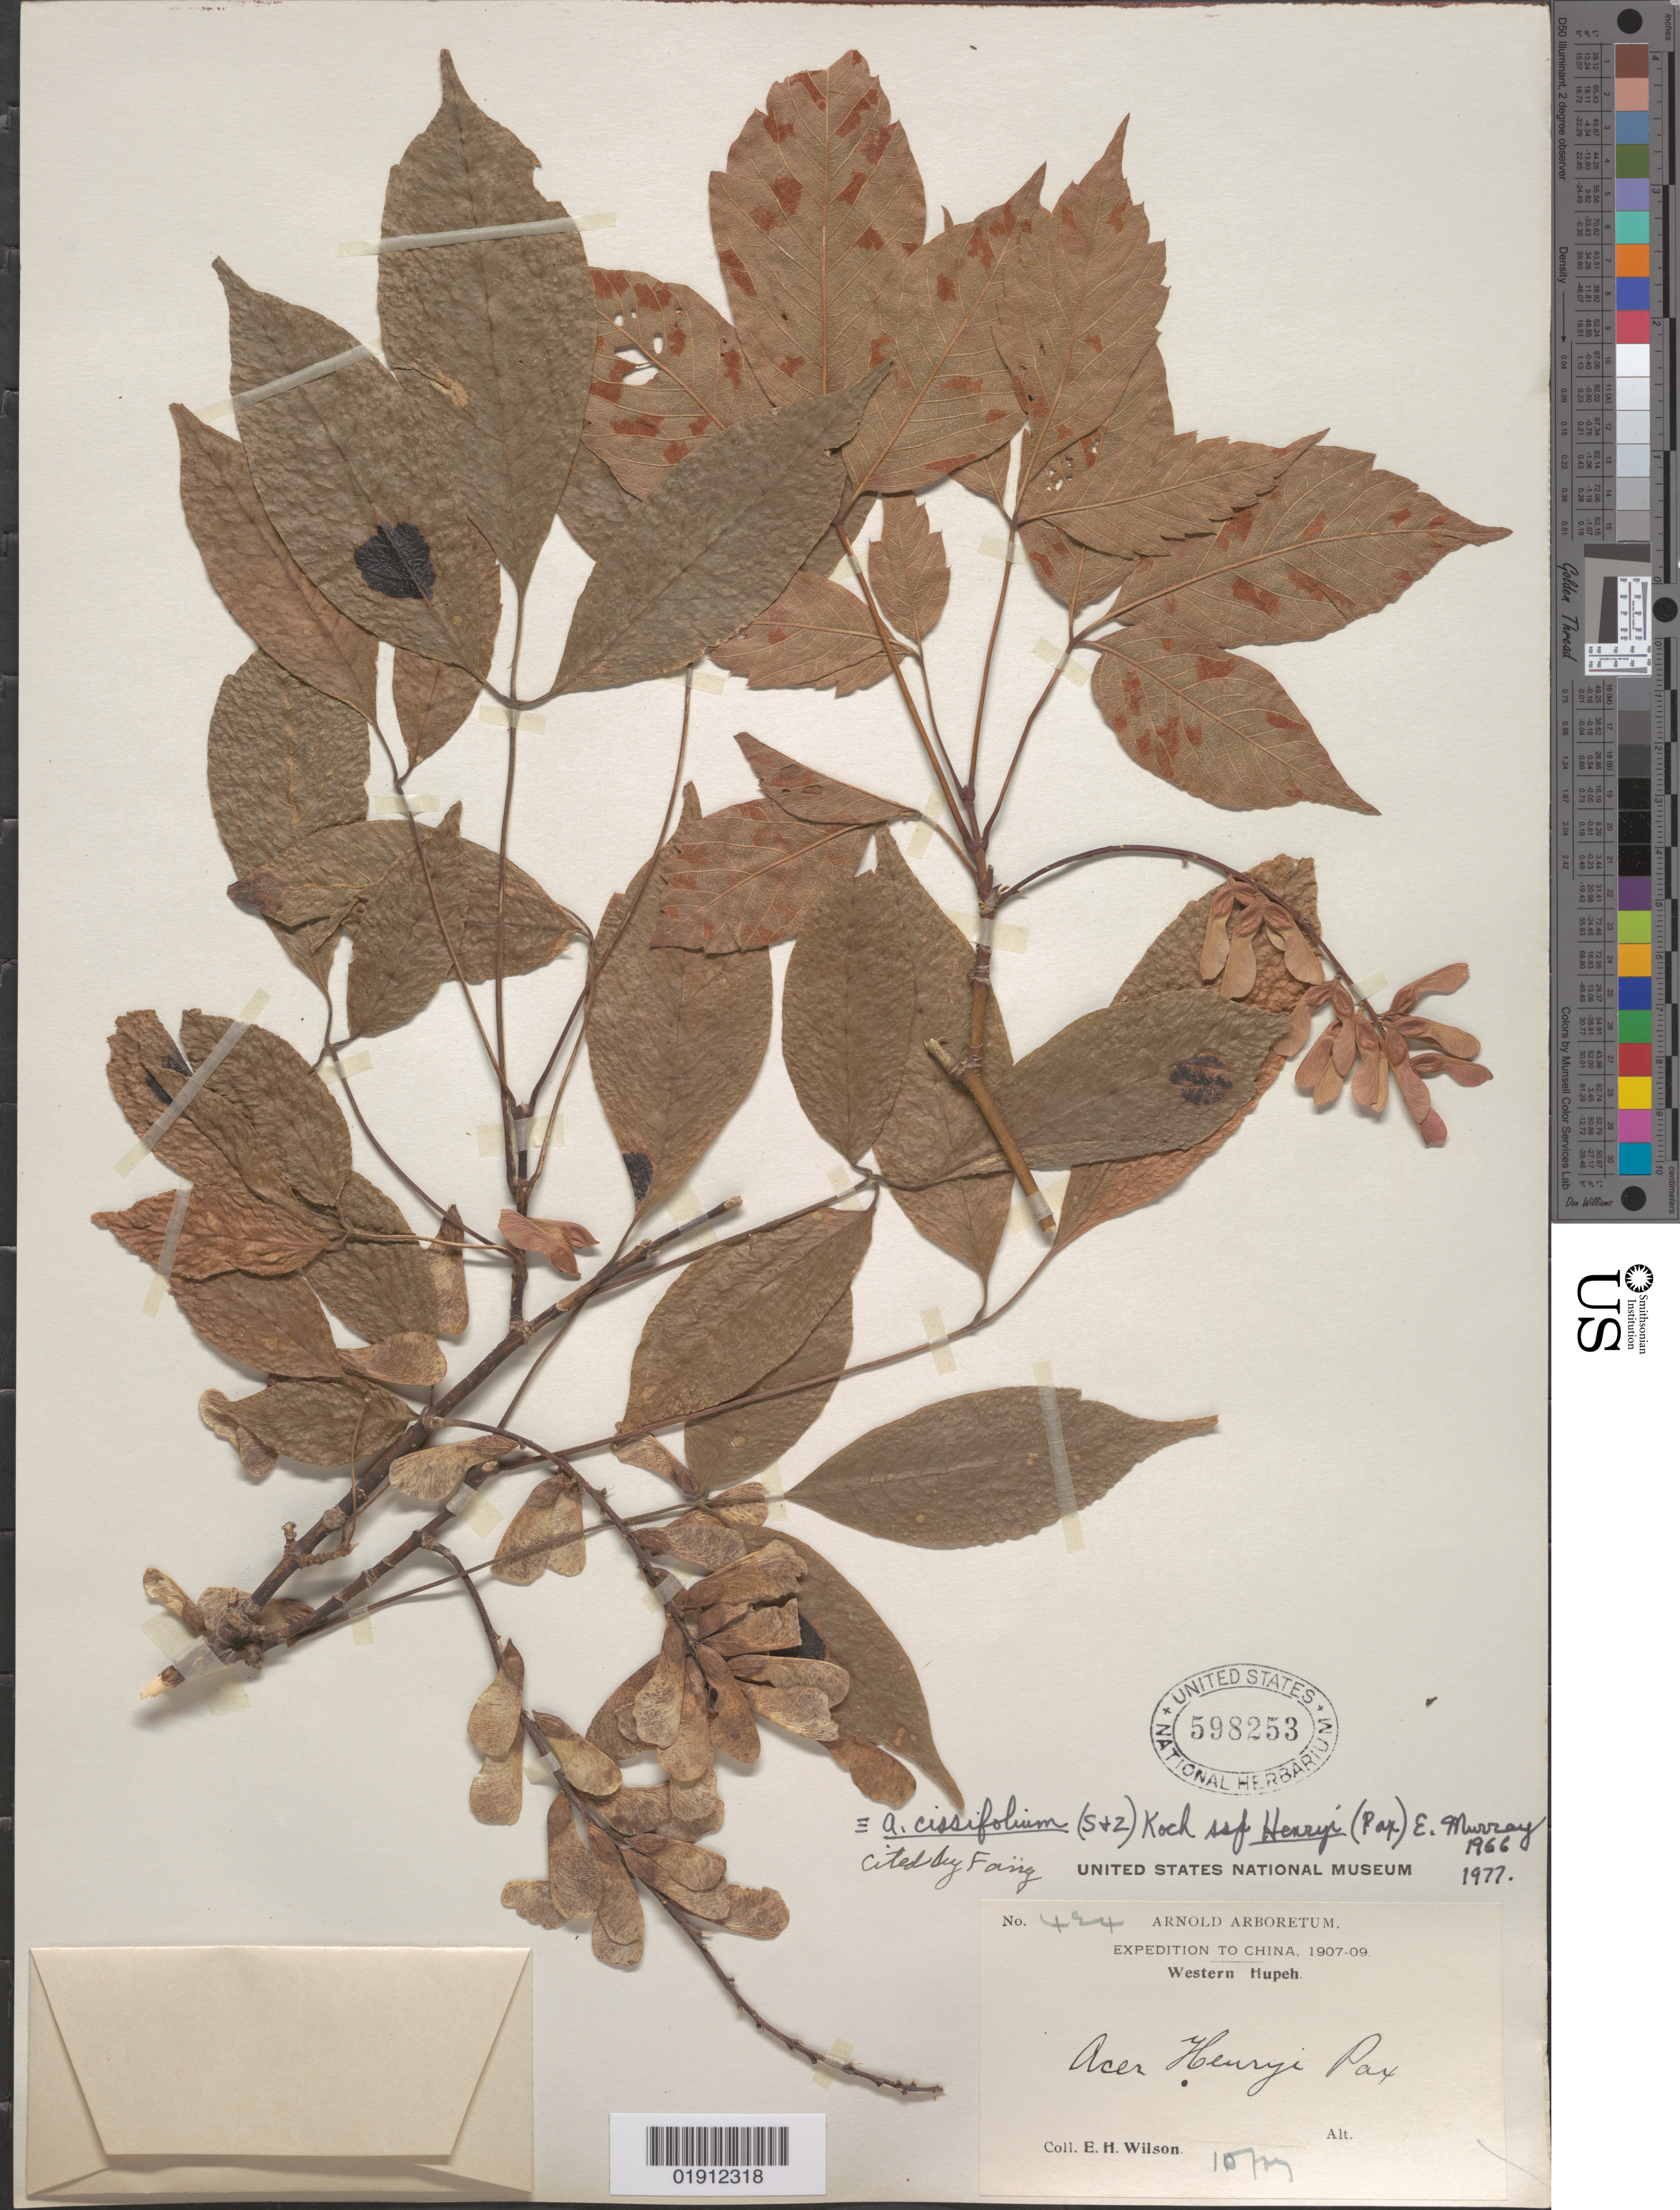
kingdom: Plantae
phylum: Tracheophyta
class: Magnoliopsida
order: Sapindales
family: Sapindaceae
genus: Acer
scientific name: Acer cissifolium subsp. henryi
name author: (Pax) A.E. Murray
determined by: Murray, Edward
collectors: E. H. Wilson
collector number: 424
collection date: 1907-10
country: China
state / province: Hubei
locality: Western Hupeh [Hubei]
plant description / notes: Note: duplicate collection numbers, different dates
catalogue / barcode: US 598253